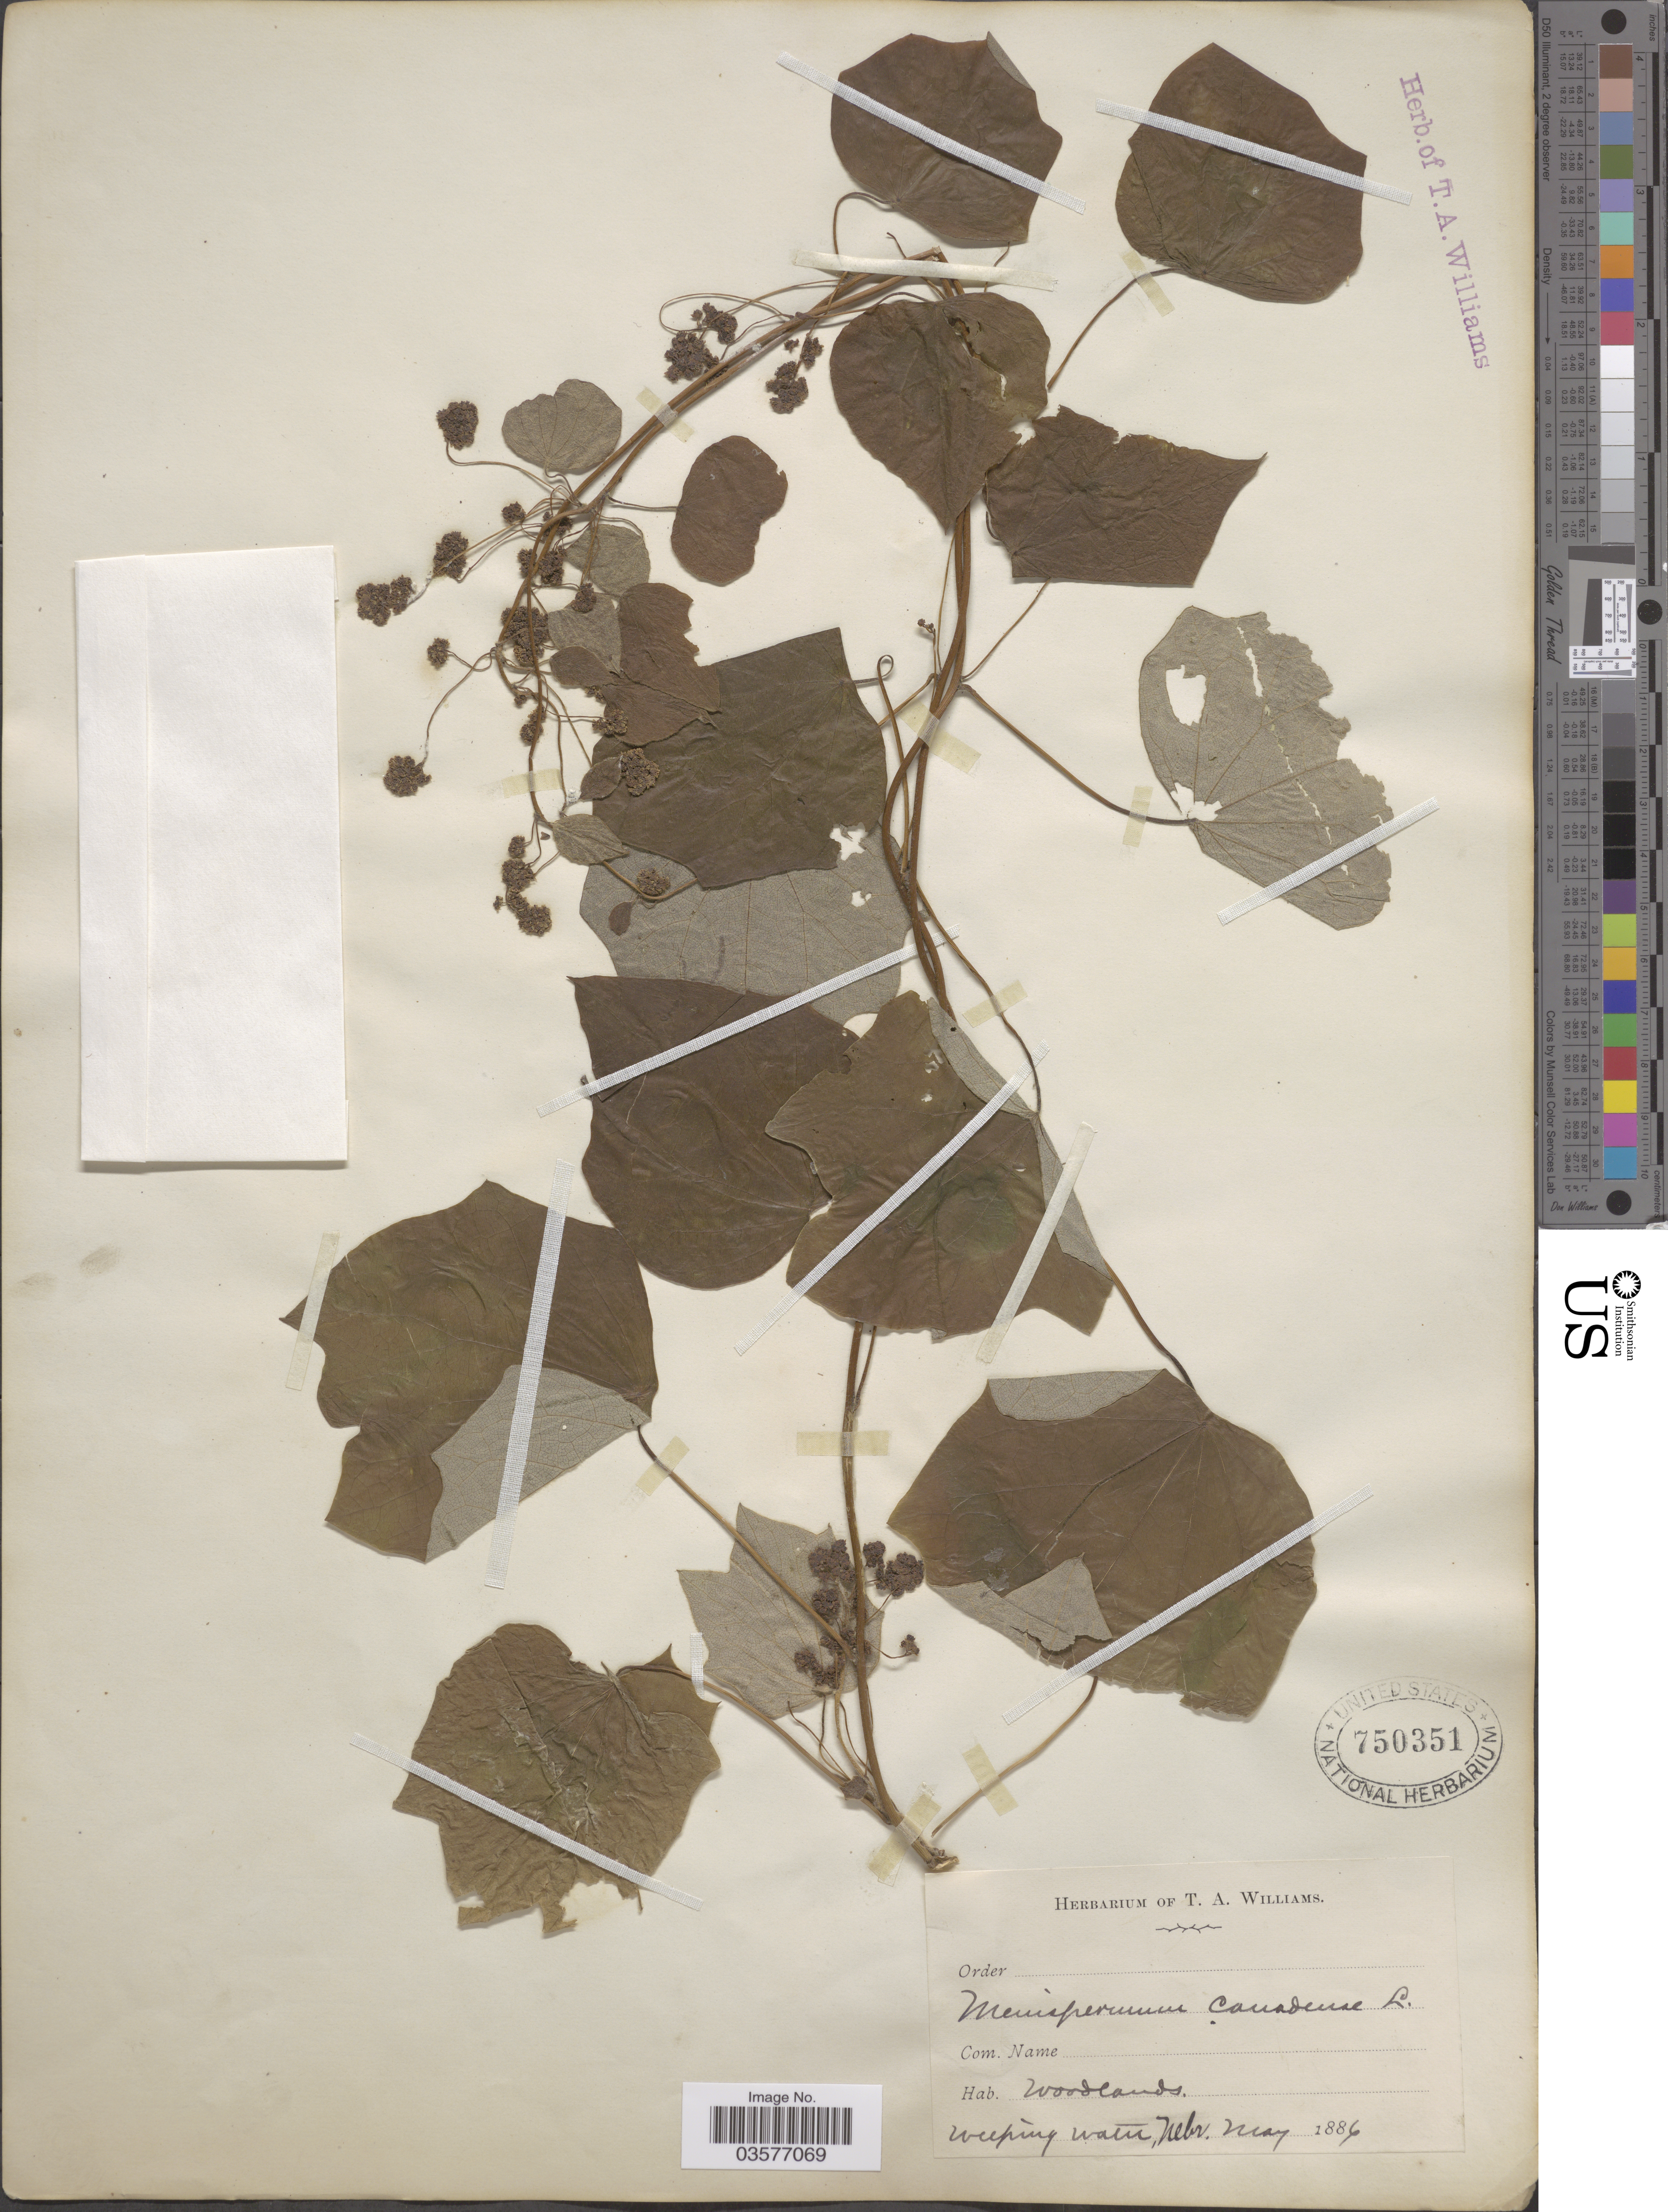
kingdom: Plantae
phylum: Tracheophyta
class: Magnoliopsida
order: Ranunculales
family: Menispermaceae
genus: Menispermum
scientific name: Menispermum canadense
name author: L.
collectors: ex herb. Thos. A. Williams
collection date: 1886-05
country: United States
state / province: Nebraska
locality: Weeping water.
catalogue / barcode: US 750351